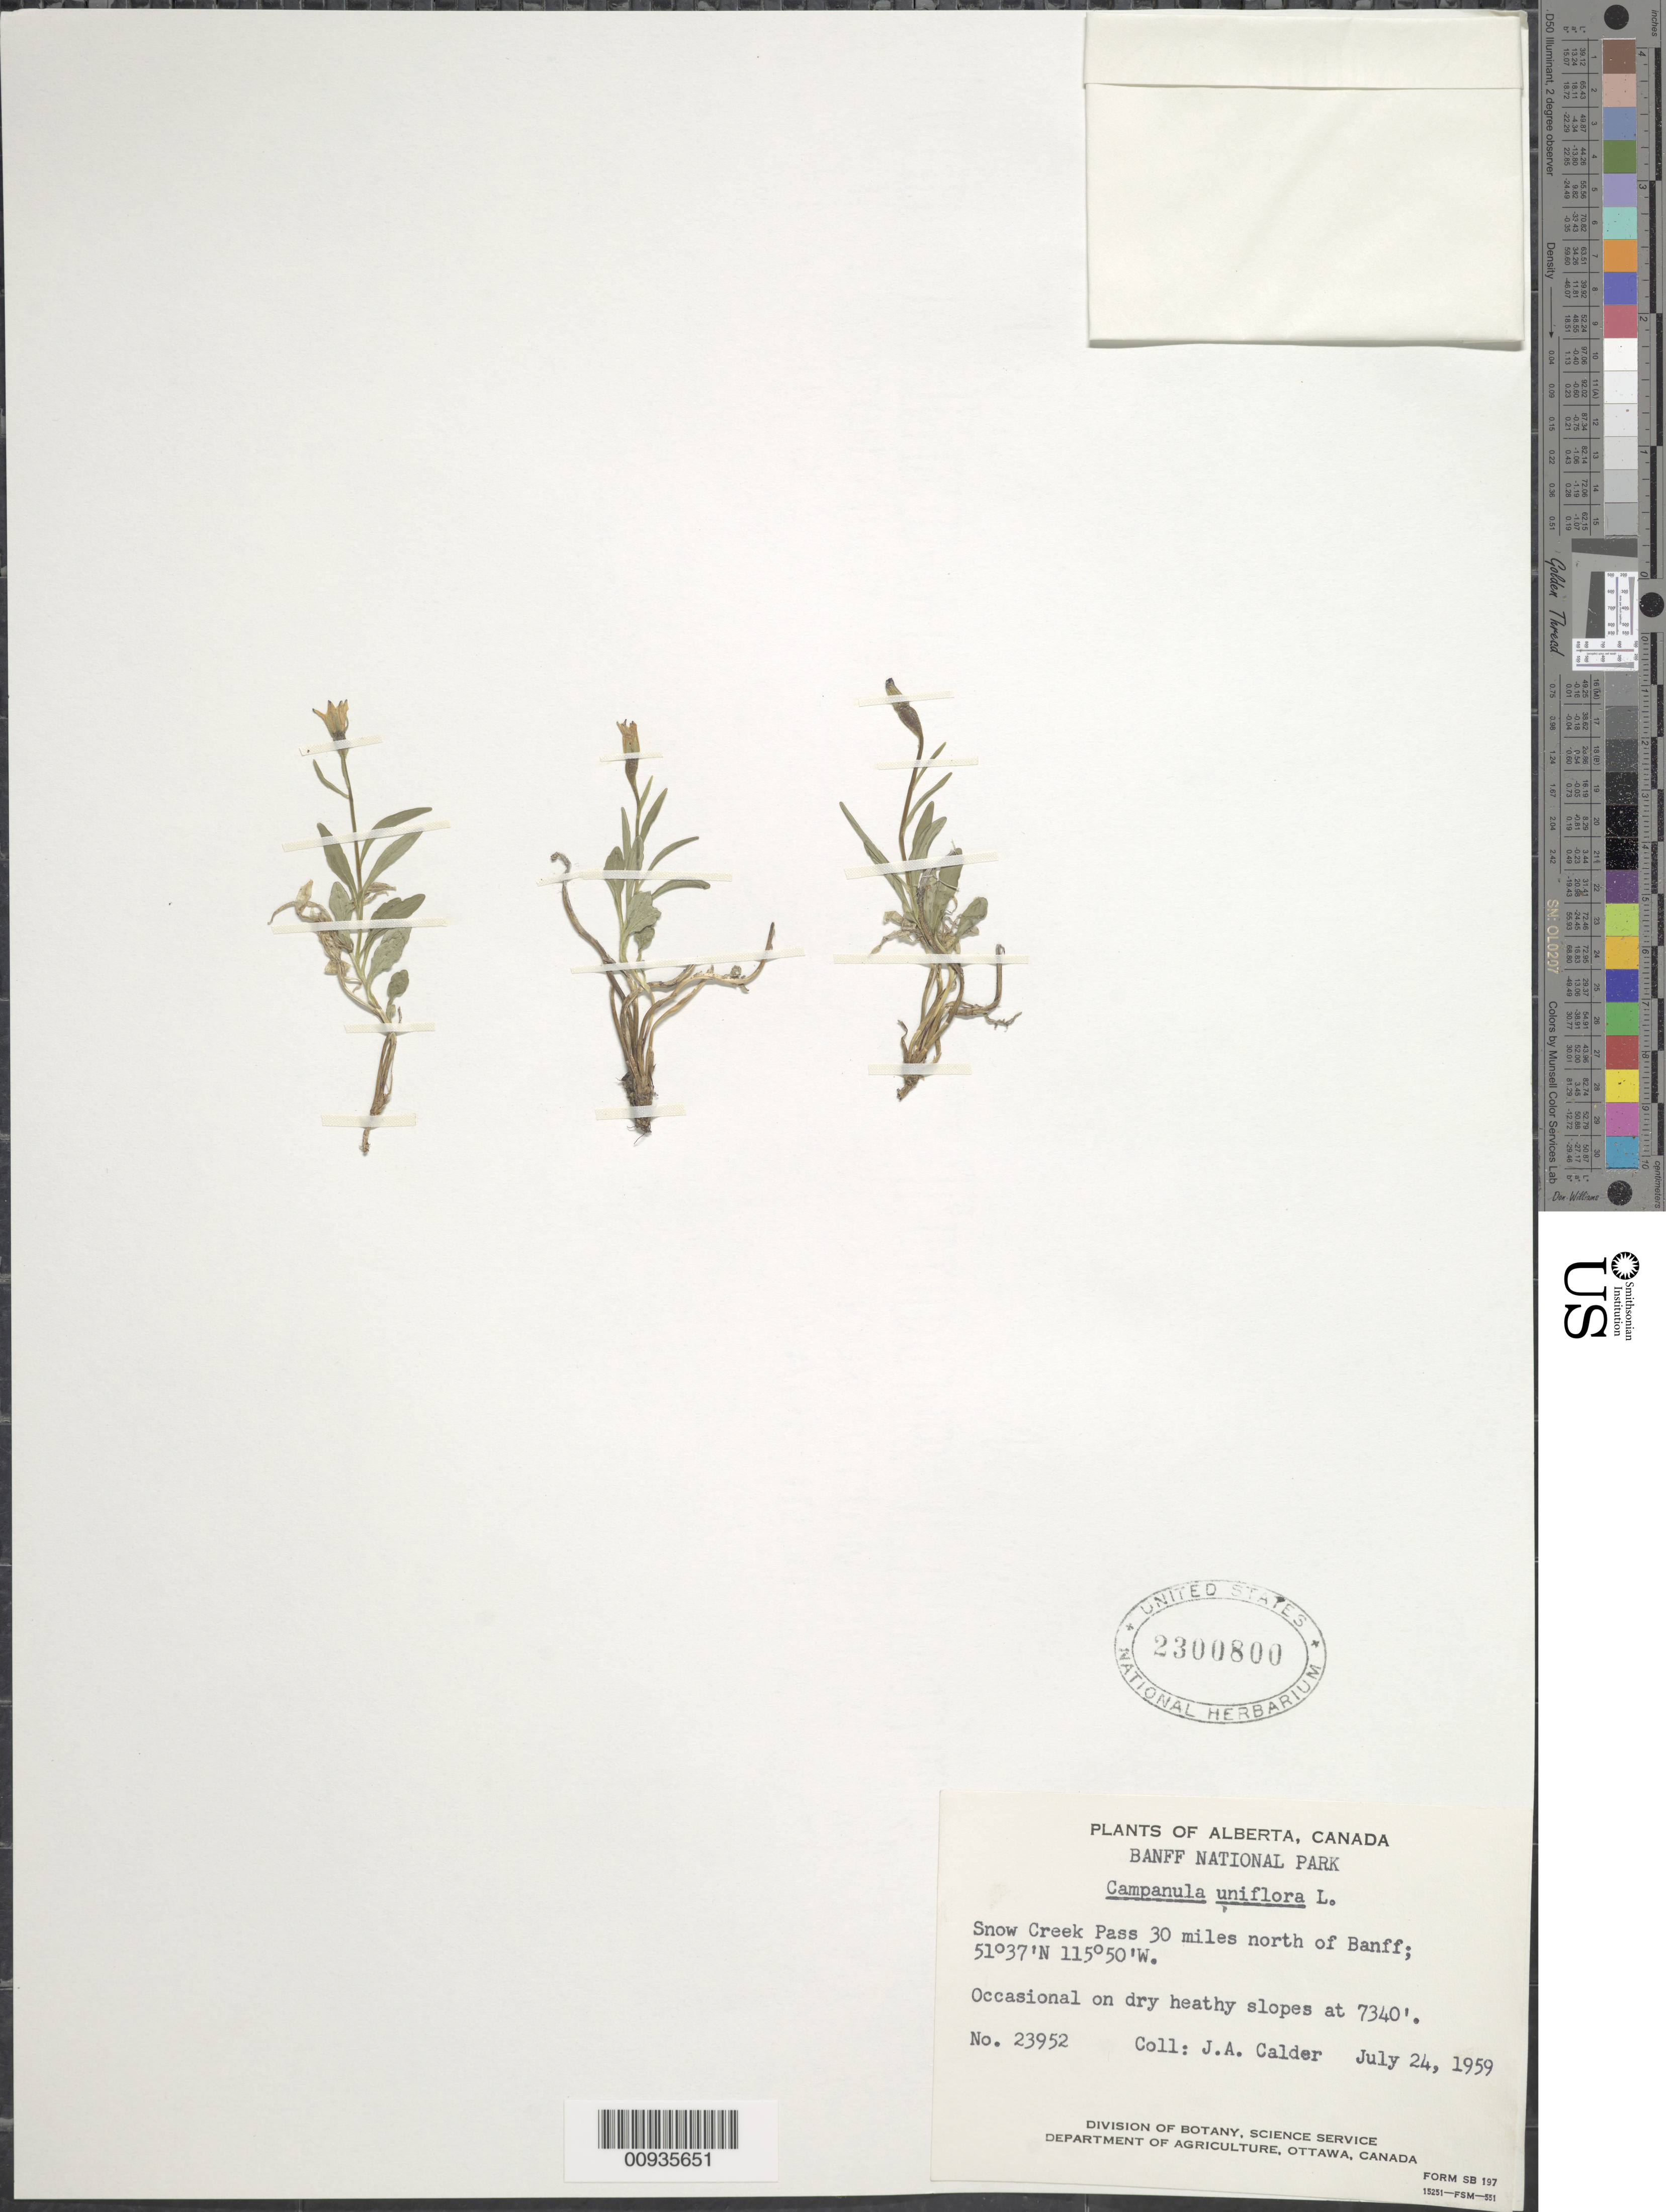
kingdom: Plantae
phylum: Tracheophyta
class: Magnoliopsida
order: Asterales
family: Campanulaceae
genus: Campanula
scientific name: Campanula uniflora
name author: L.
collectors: J. A. Calder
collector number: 23952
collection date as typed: July 24, 1959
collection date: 1959-07-24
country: Canada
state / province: Alberta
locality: Snow Creek Pass 30 miles north of Banff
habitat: occasional on dry heathy slopes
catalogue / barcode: US 2300800